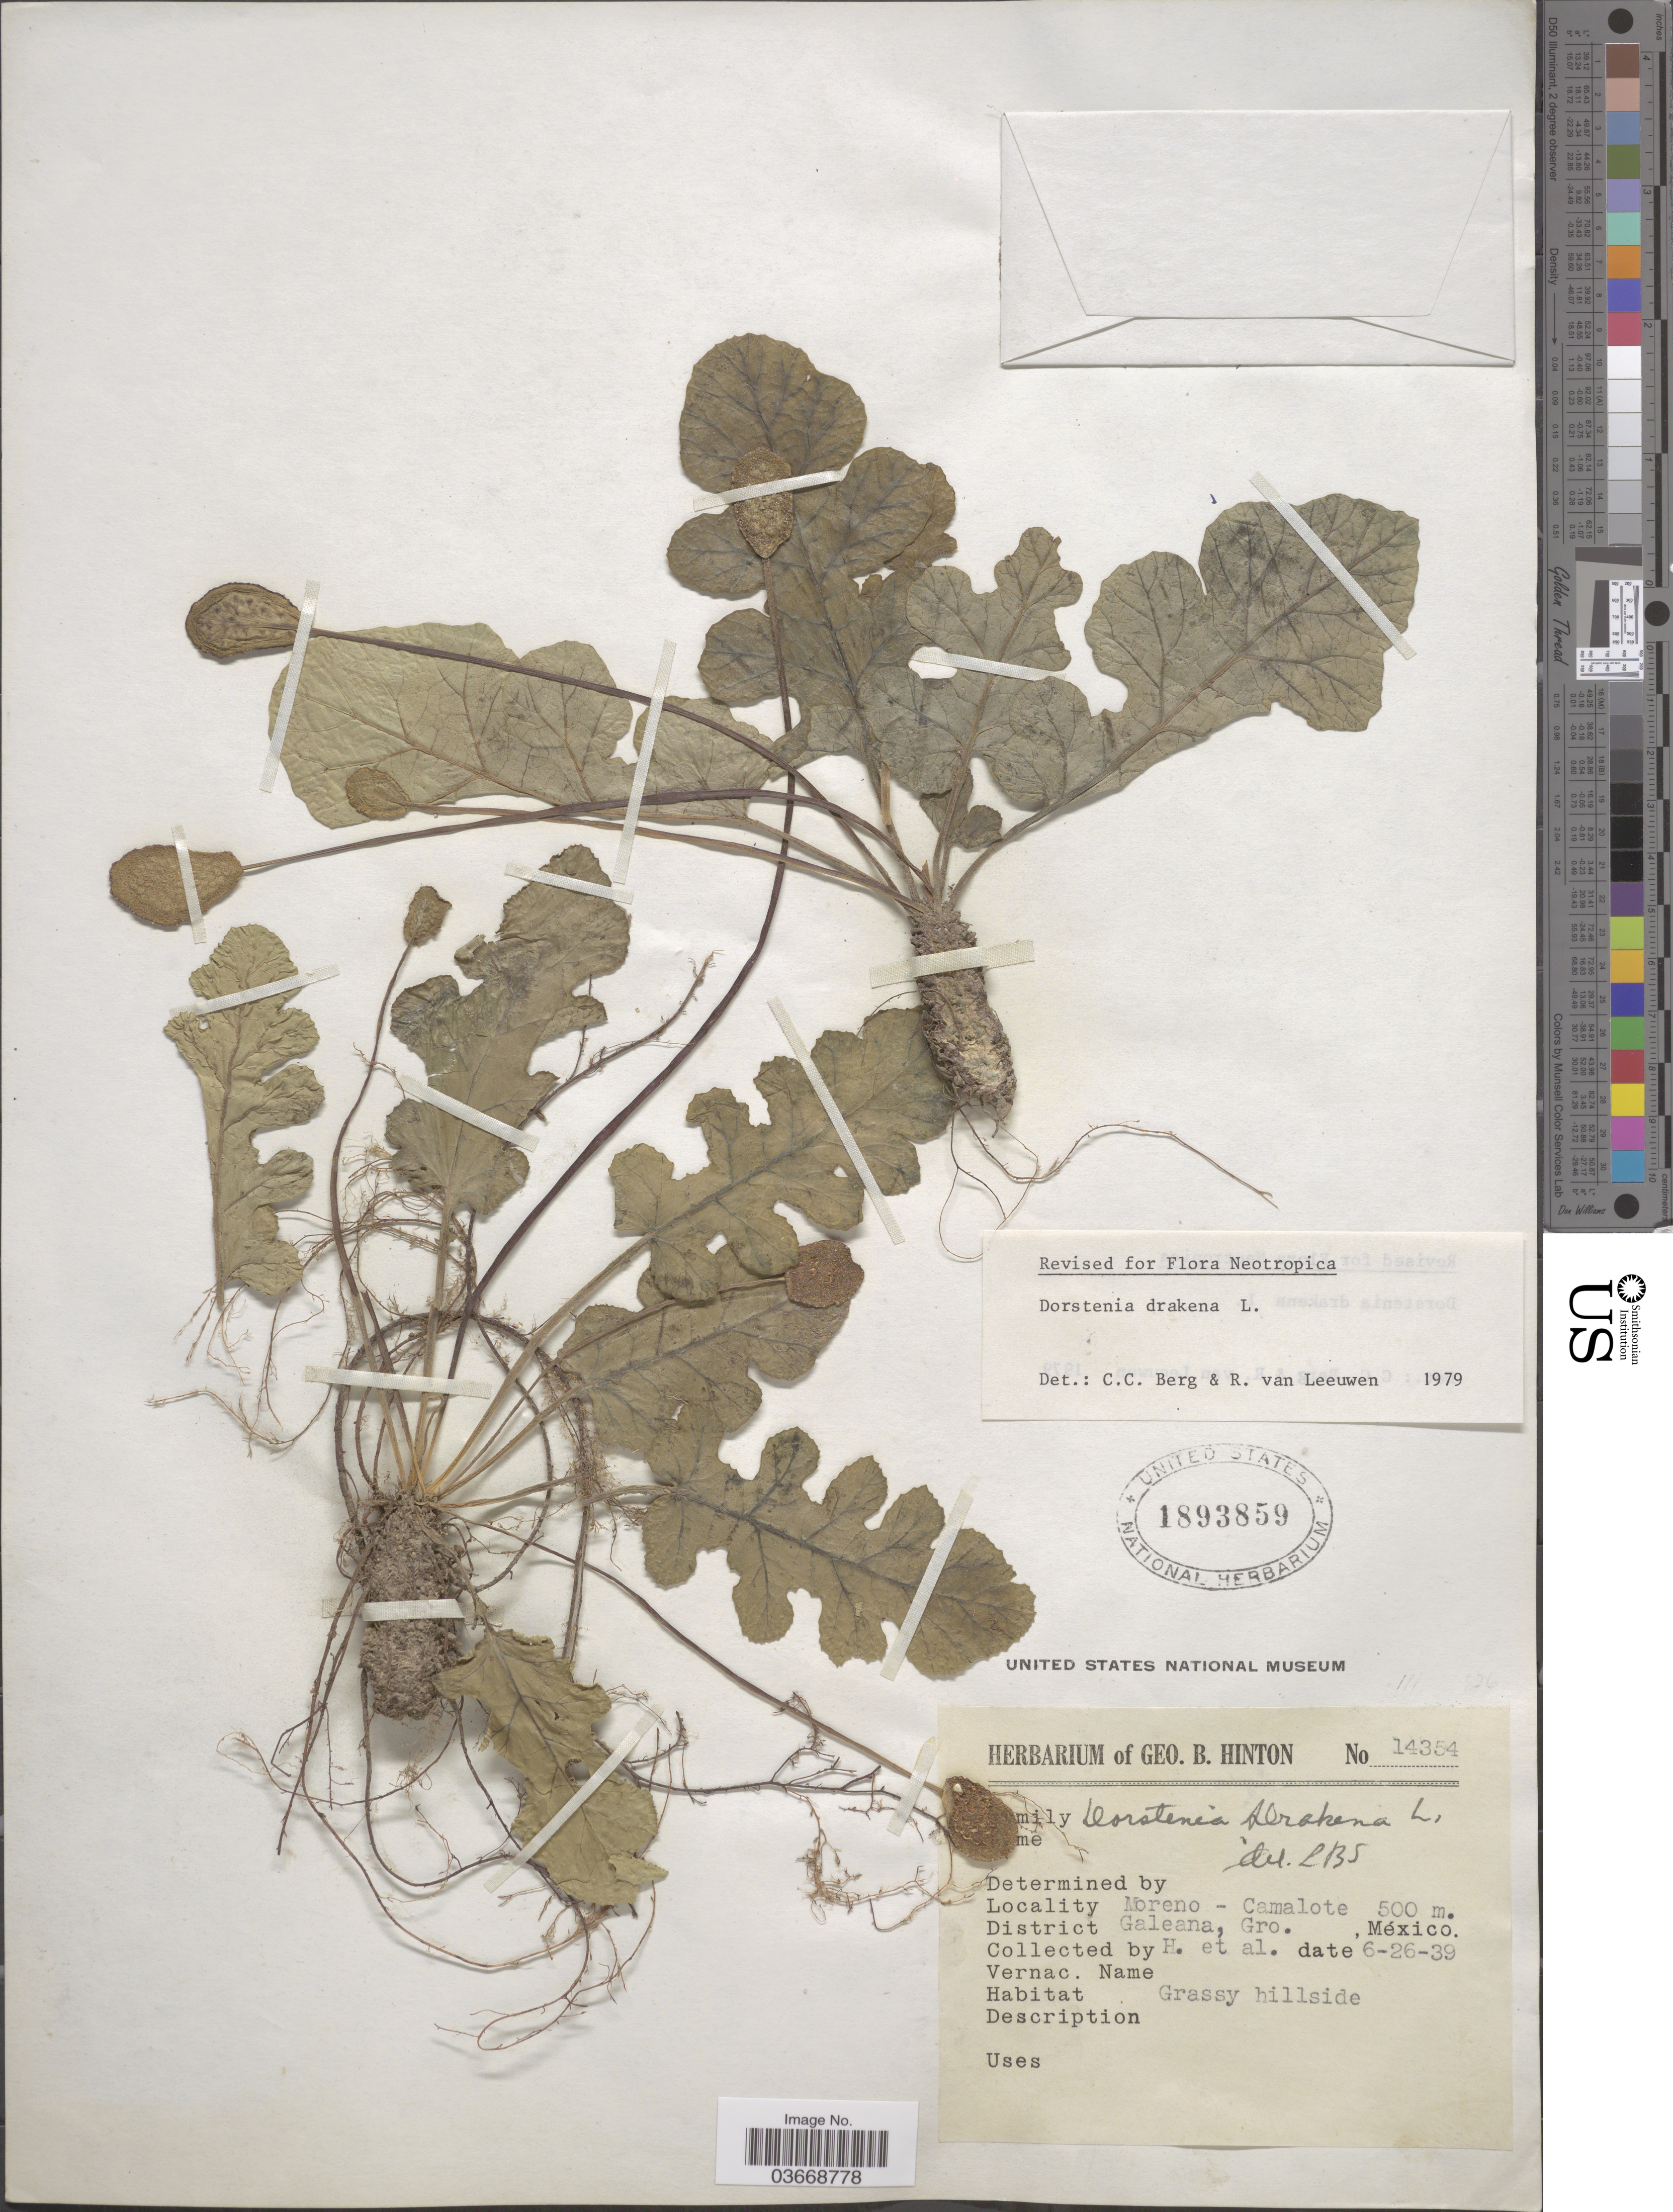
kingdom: Plantae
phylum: Tracheophyta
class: Magnoliopsida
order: Rosales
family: Moraceae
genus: Dorstenia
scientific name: Dorstenia drakena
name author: L.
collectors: G. B. Hinton & et al.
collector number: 14354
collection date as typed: Transcribed d/m/y: 26/6/39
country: Mexico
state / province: Guerrero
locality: Moreno - Camalote. District Galeana.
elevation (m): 500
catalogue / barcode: US 1893859